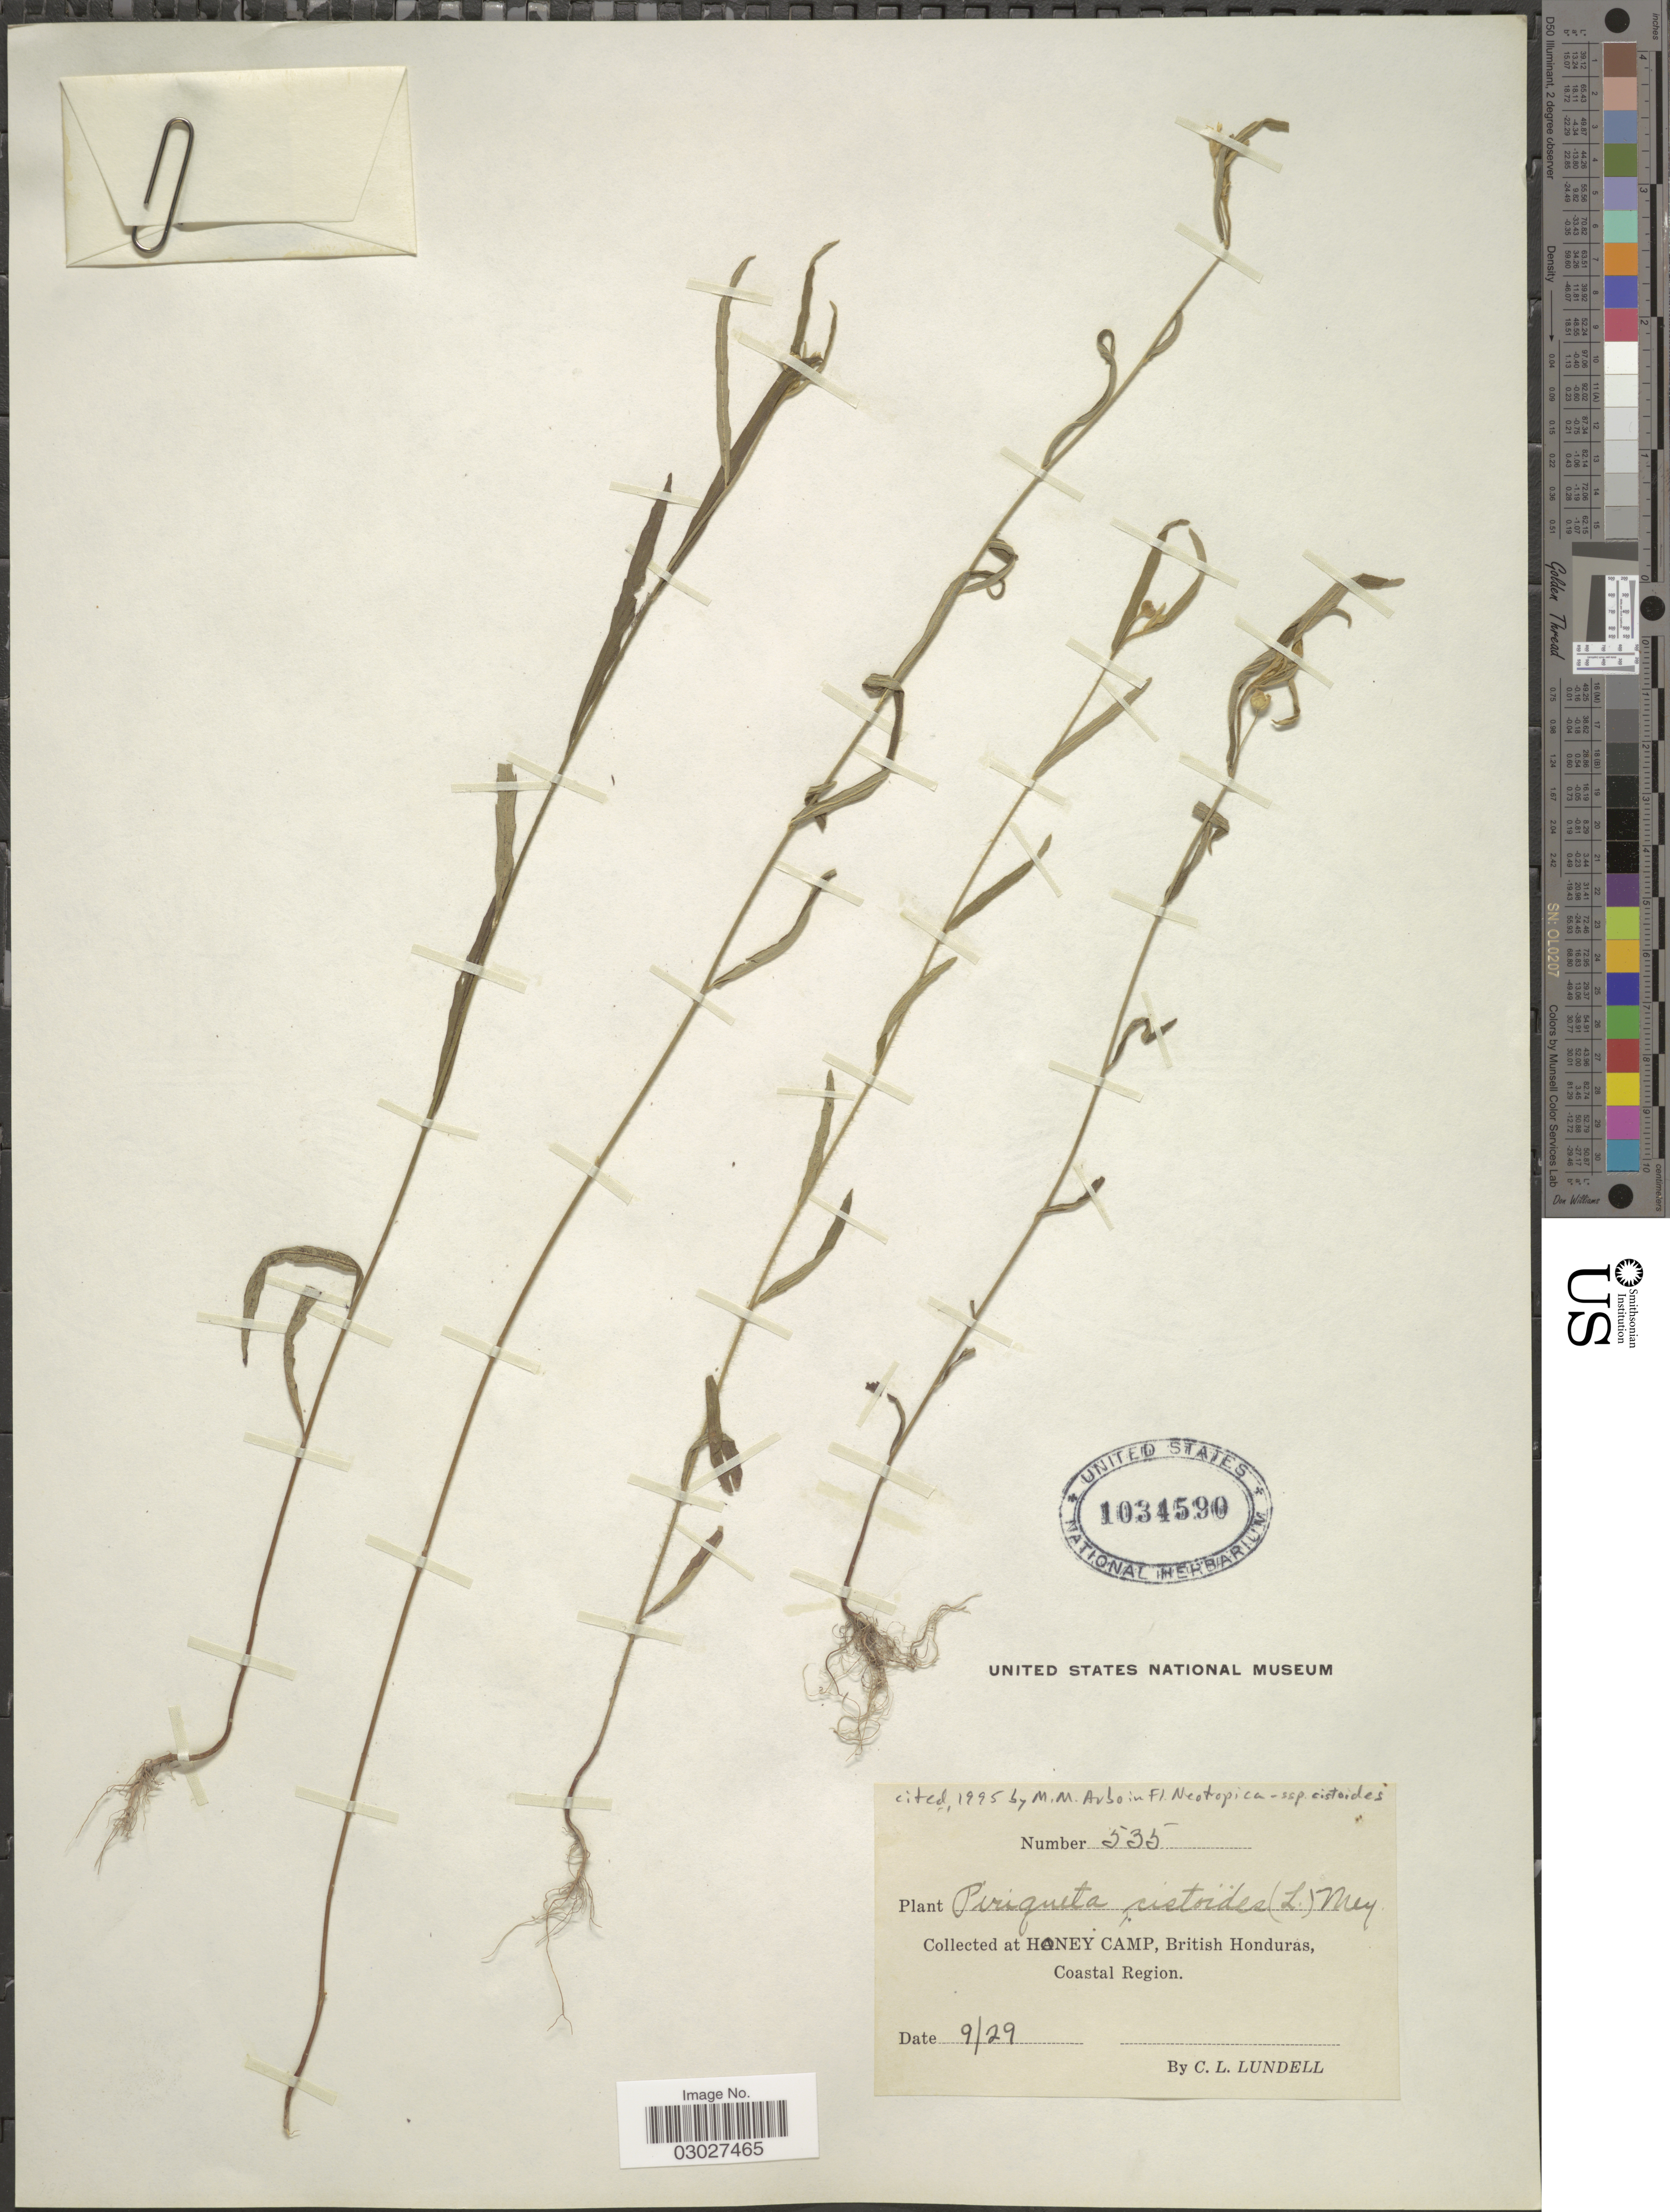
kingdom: Plantae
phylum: Tracheophyta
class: Magnoliopsida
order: Malpighiales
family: Turneraceae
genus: Piriqueta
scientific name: Piriqueta cistoides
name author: (L.) Griseb.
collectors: C. L. Lundell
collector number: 535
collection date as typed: Transcribed d/m/y: /9/29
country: Belize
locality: Honey Camp, British Honduras, Coastal Region.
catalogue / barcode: US 1034590